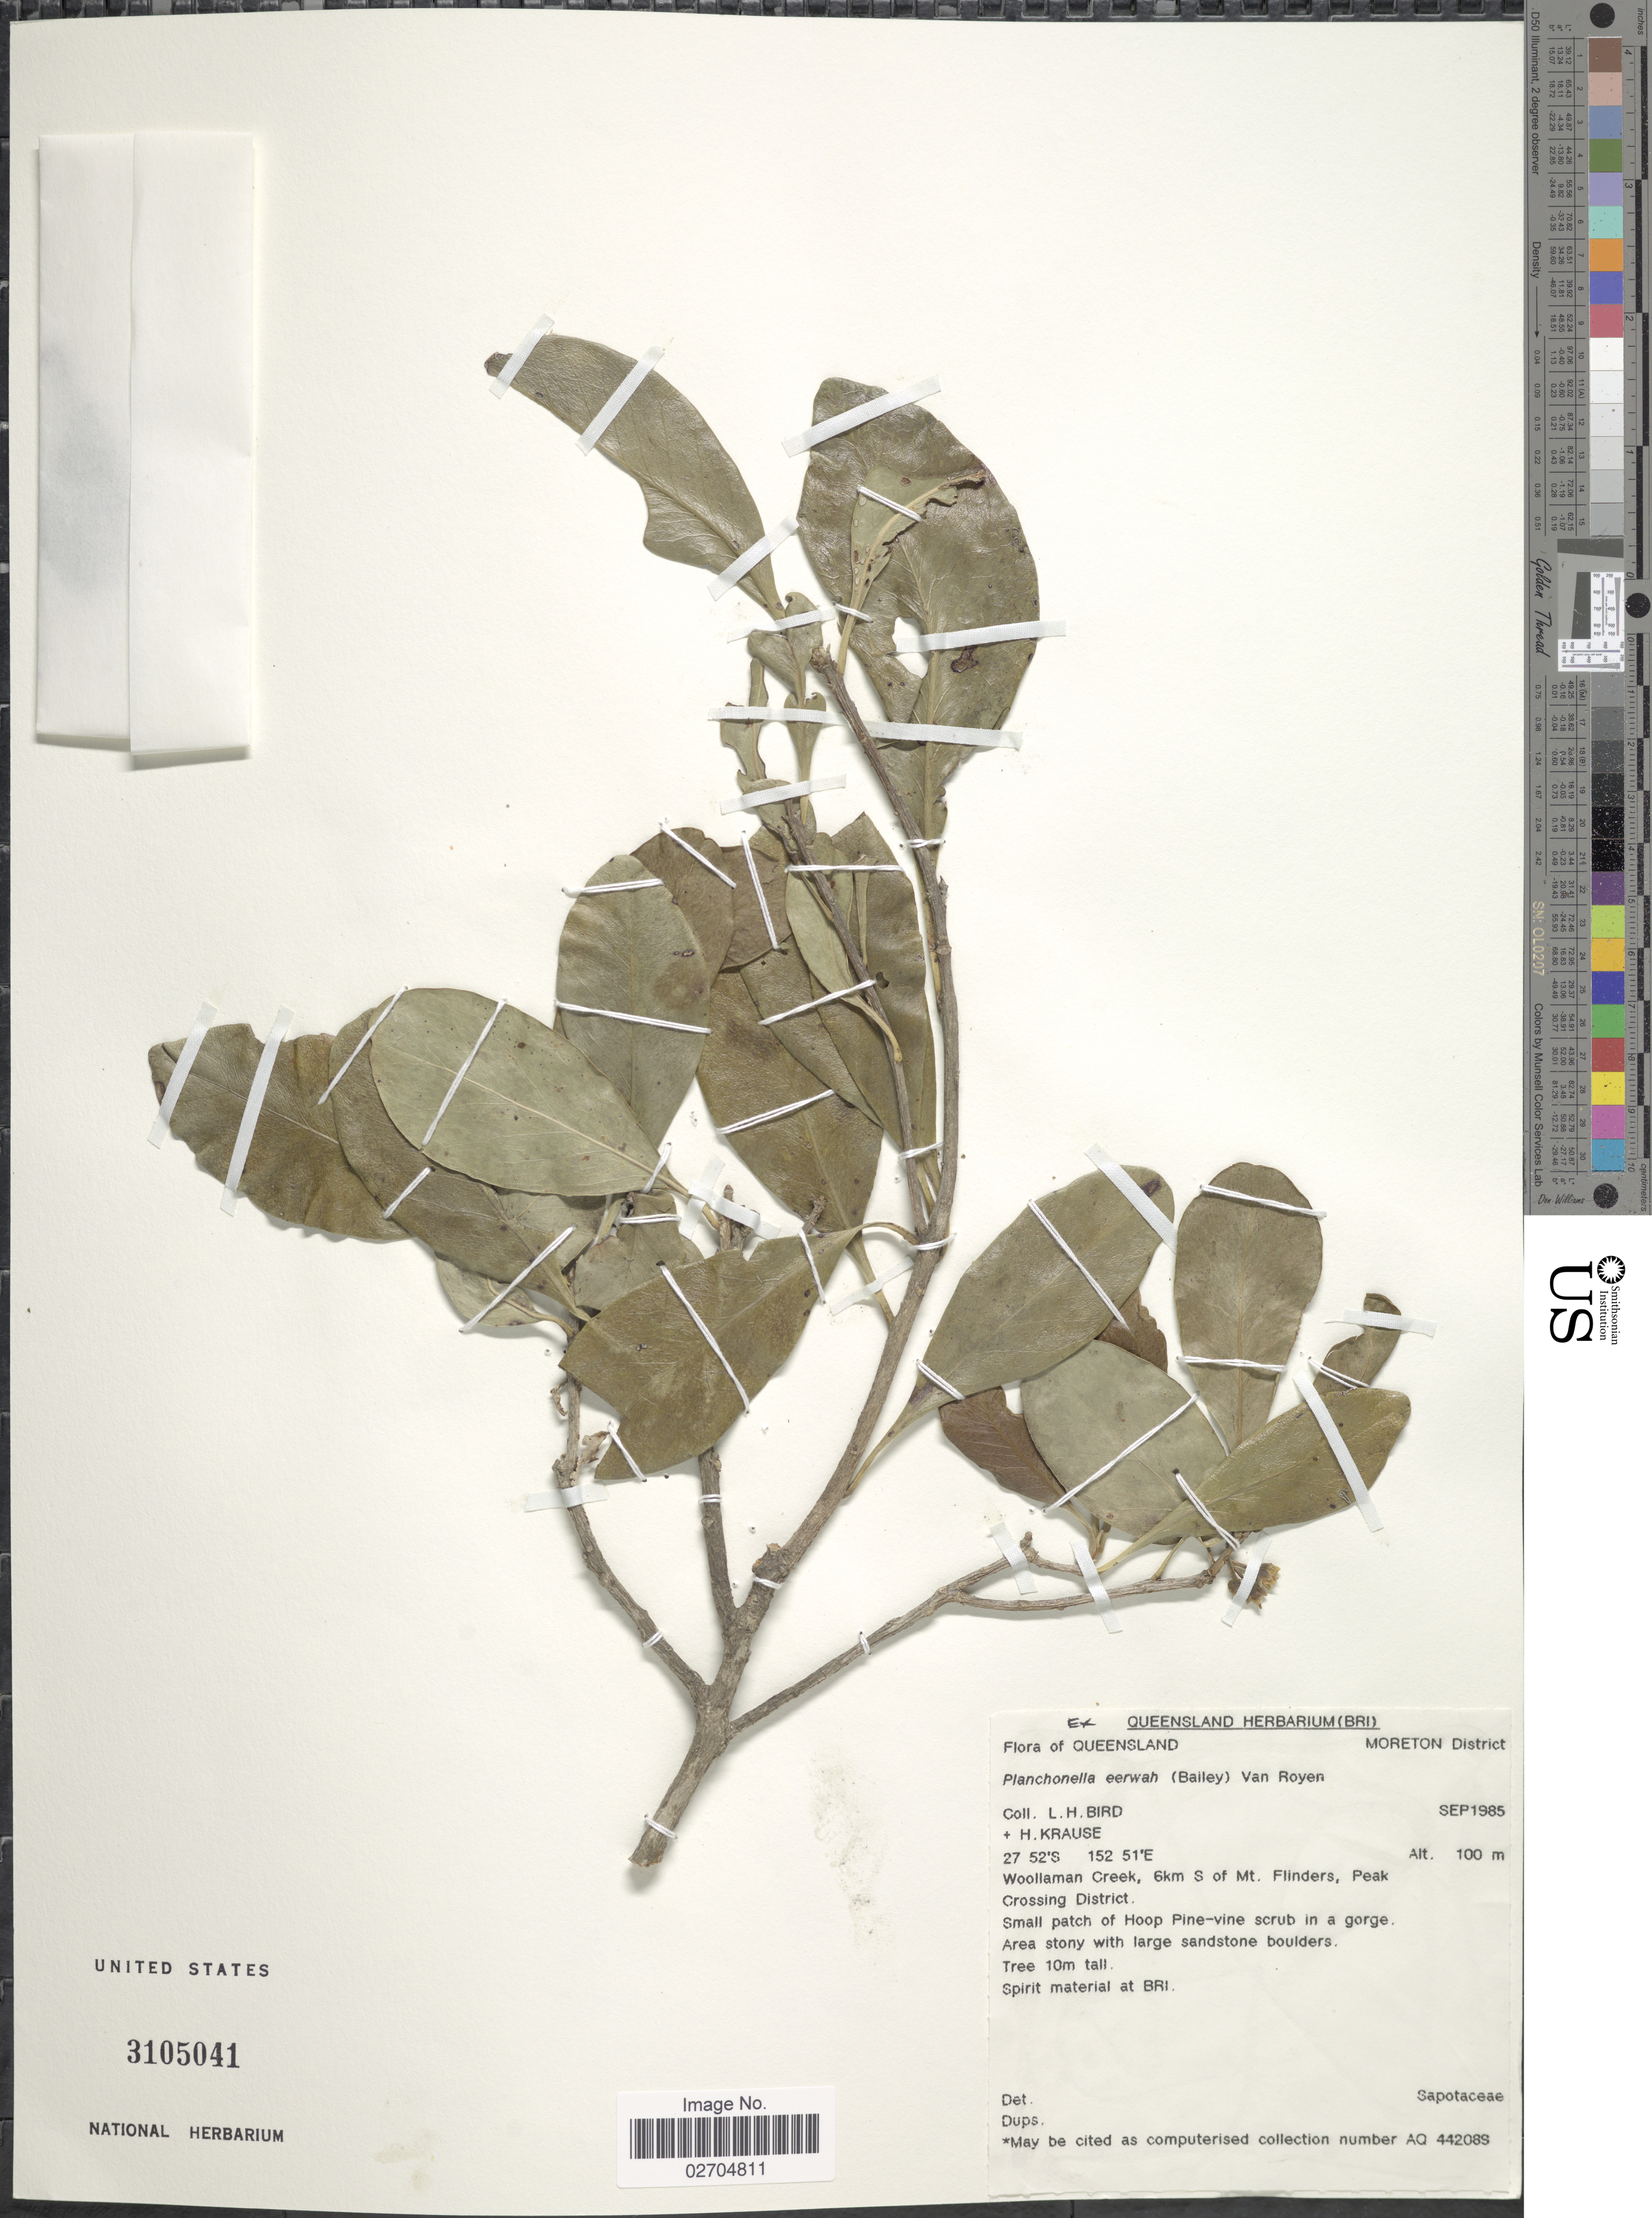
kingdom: Plantae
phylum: Tracheophyta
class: Magnoliopsida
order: Ericales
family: Sapotaceae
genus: Planchonella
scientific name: Planchonella eerwah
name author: (F.M. Bailey) P. Royen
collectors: L. Bird & H. Krause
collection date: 1985-09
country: Australia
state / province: Queensland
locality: Moreton District. Woollaman Creek, 6km S of Mt. Flinders, Peak Crossing District.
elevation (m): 100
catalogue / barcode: US 3105041